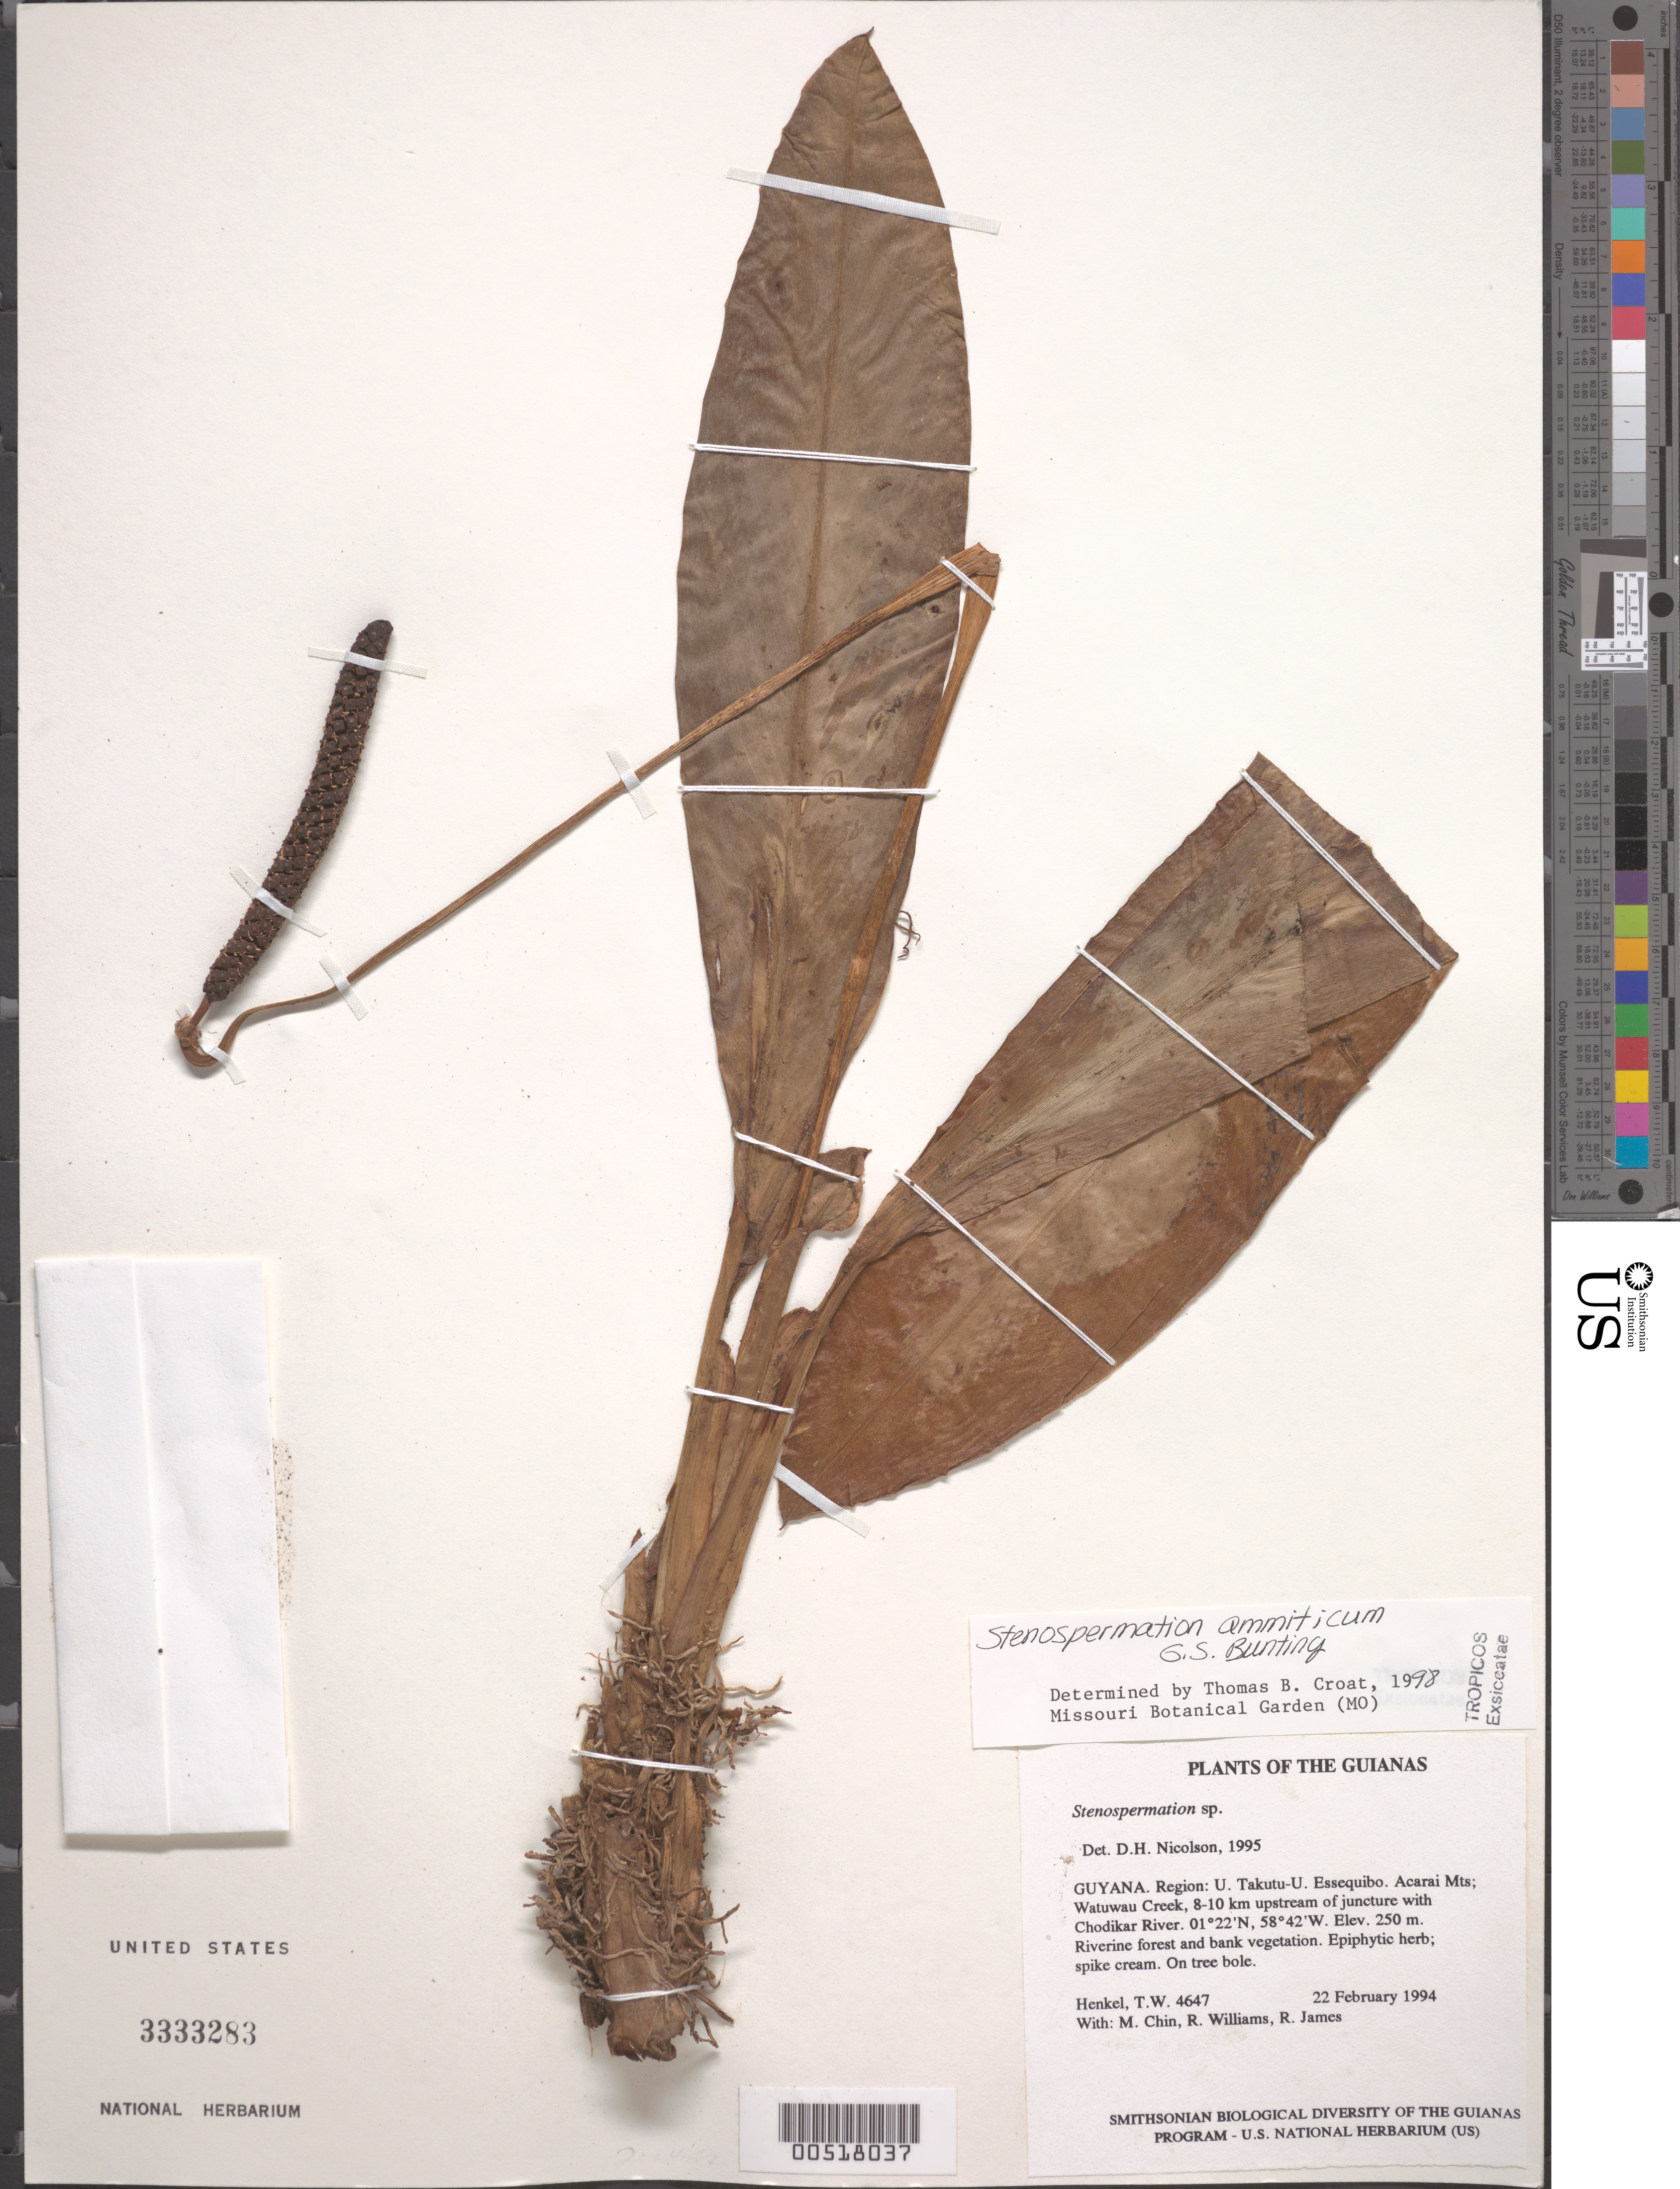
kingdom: Plantae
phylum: Tracheophyta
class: Liliopsida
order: Alismatales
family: Araceae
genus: Stenospermation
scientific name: Stenospermation ammiticum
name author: G.S. Bunting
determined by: Croat, Thomas B., Missouri Botanical Garden (MO)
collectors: T. Henkel, M. Chin, R. Williams & R. James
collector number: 4647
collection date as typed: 22 February 1994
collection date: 1994-02-22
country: Guyana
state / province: U. Takutu-U. Essequibo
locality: Acarai Mts; Watuwau Creek, 8-10 km upstream of juncture with Chodikar River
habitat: Riverine forest and bank vegetation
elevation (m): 250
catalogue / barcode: US 3333283